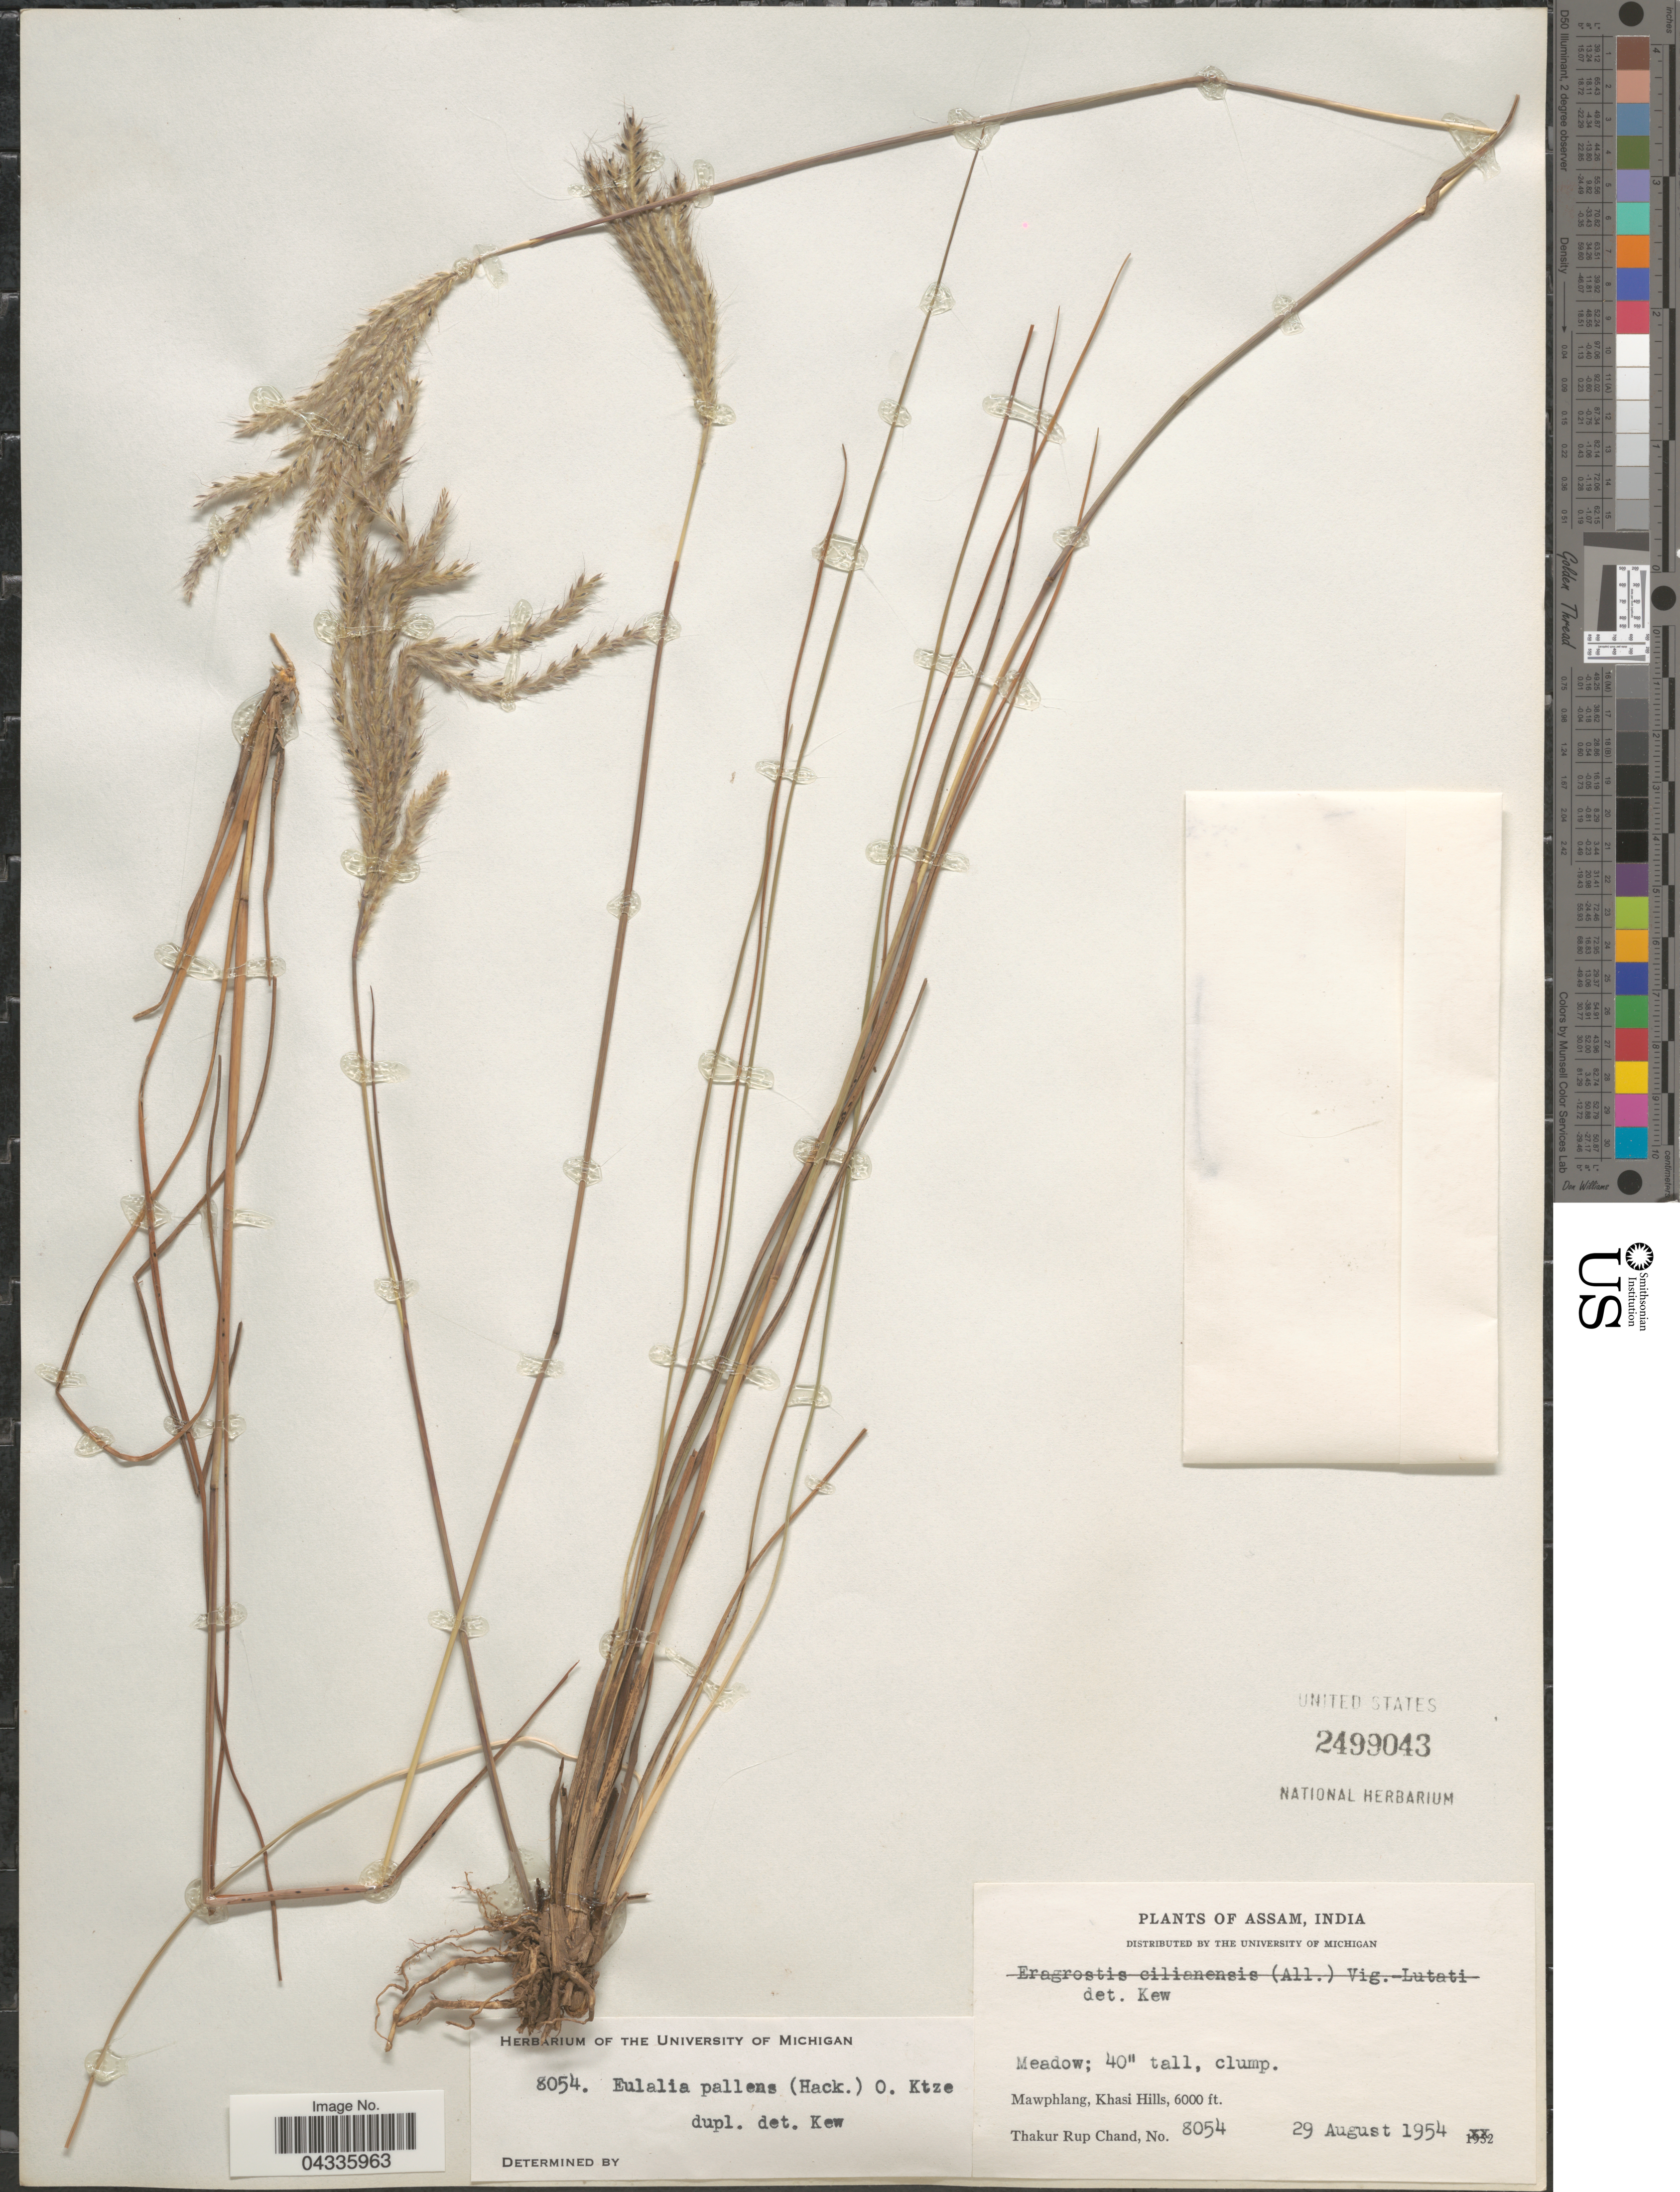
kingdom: Plantae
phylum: Tracheophyta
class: Liliopsida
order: Poales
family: Poaceae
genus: Eulalia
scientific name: Eulalia pallens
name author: (Hack.) Kuntze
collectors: T. R. Chand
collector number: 8054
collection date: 1954-08-29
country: India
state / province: Meghalaya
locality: Mawphlang, Khasi Hills.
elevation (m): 1829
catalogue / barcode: US 2499043